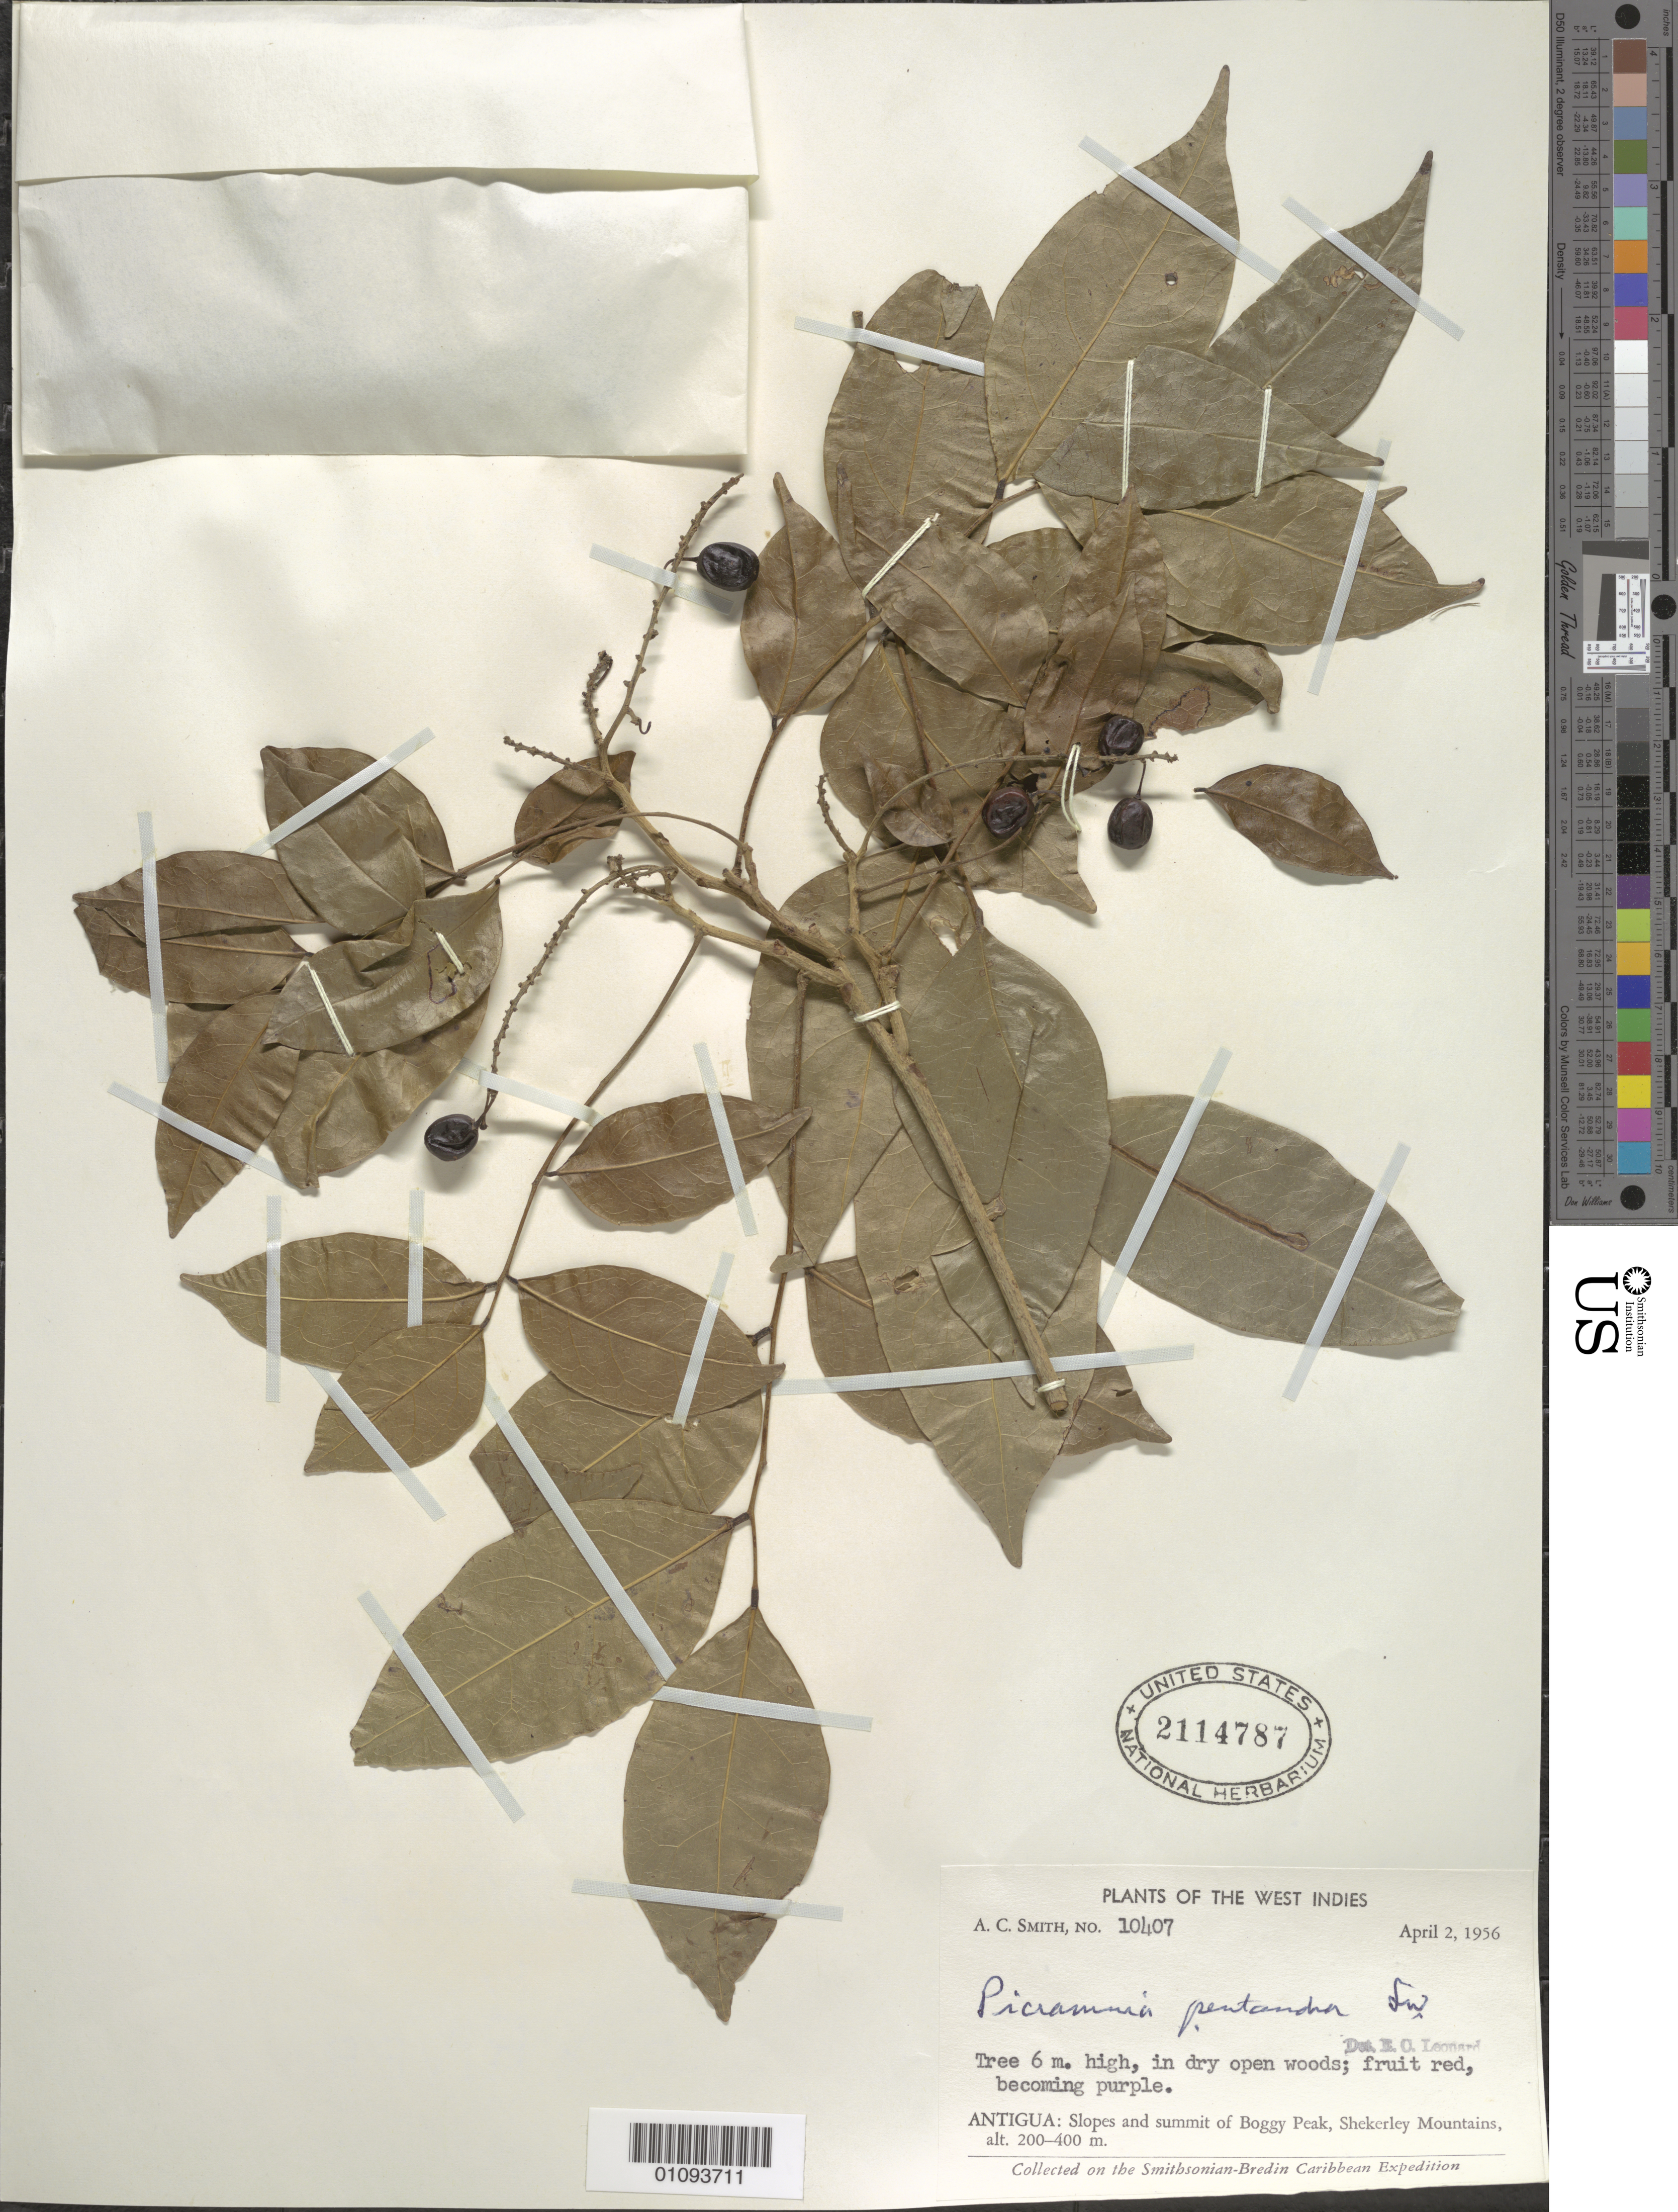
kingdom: Plantae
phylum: Tracheophyta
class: Magnoliopsida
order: Picramniales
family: Picramniaceae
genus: Picramnia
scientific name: Picramnia pentandra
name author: Sw.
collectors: A. C. Smith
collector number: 10407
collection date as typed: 02 Apr 1956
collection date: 1956-04-02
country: Antigua and Barbuda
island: Leeward Is.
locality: Boggy Peak,Shekerley Mountains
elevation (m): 200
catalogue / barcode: US 2114787